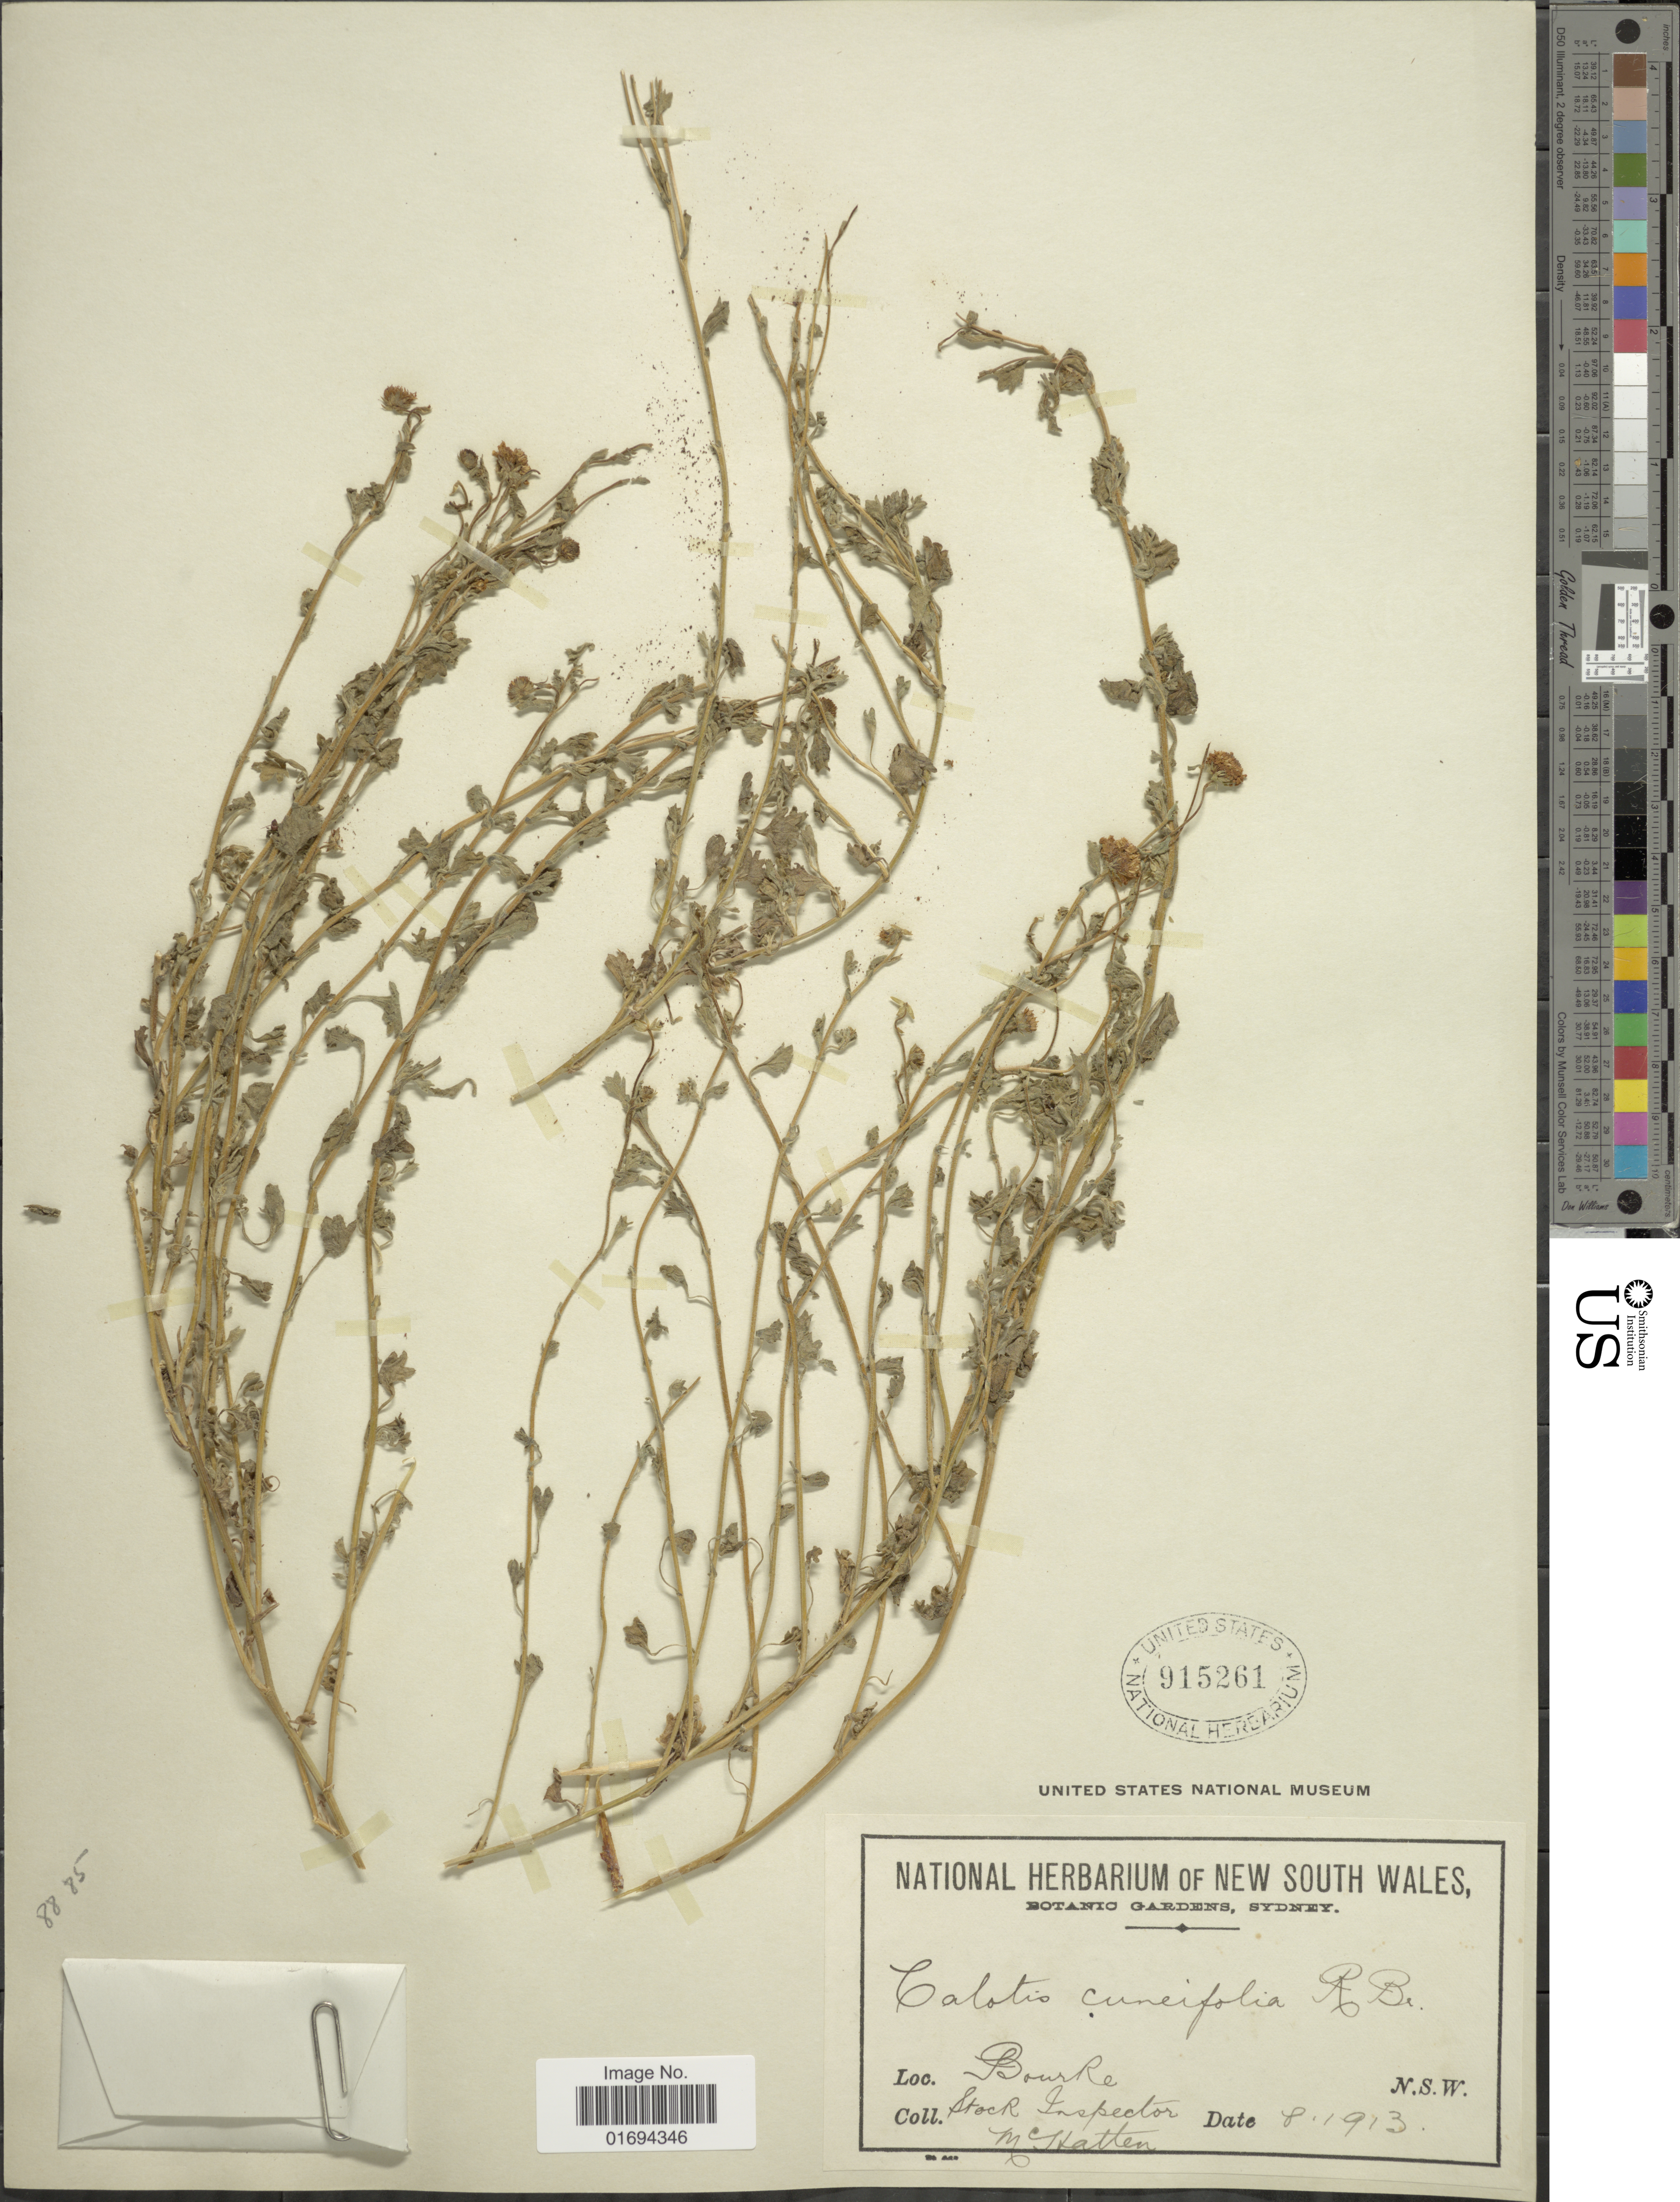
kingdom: Plantae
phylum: Tracheophyta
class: Magnoliopsida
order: Asterales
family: Asteraceae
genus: Calotis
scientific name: Calotis cuneifolia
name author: R. Br.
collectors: -. McHatten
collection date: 1913-08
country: Australia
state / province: New South Wales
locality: Bourke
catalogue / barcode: US 915261